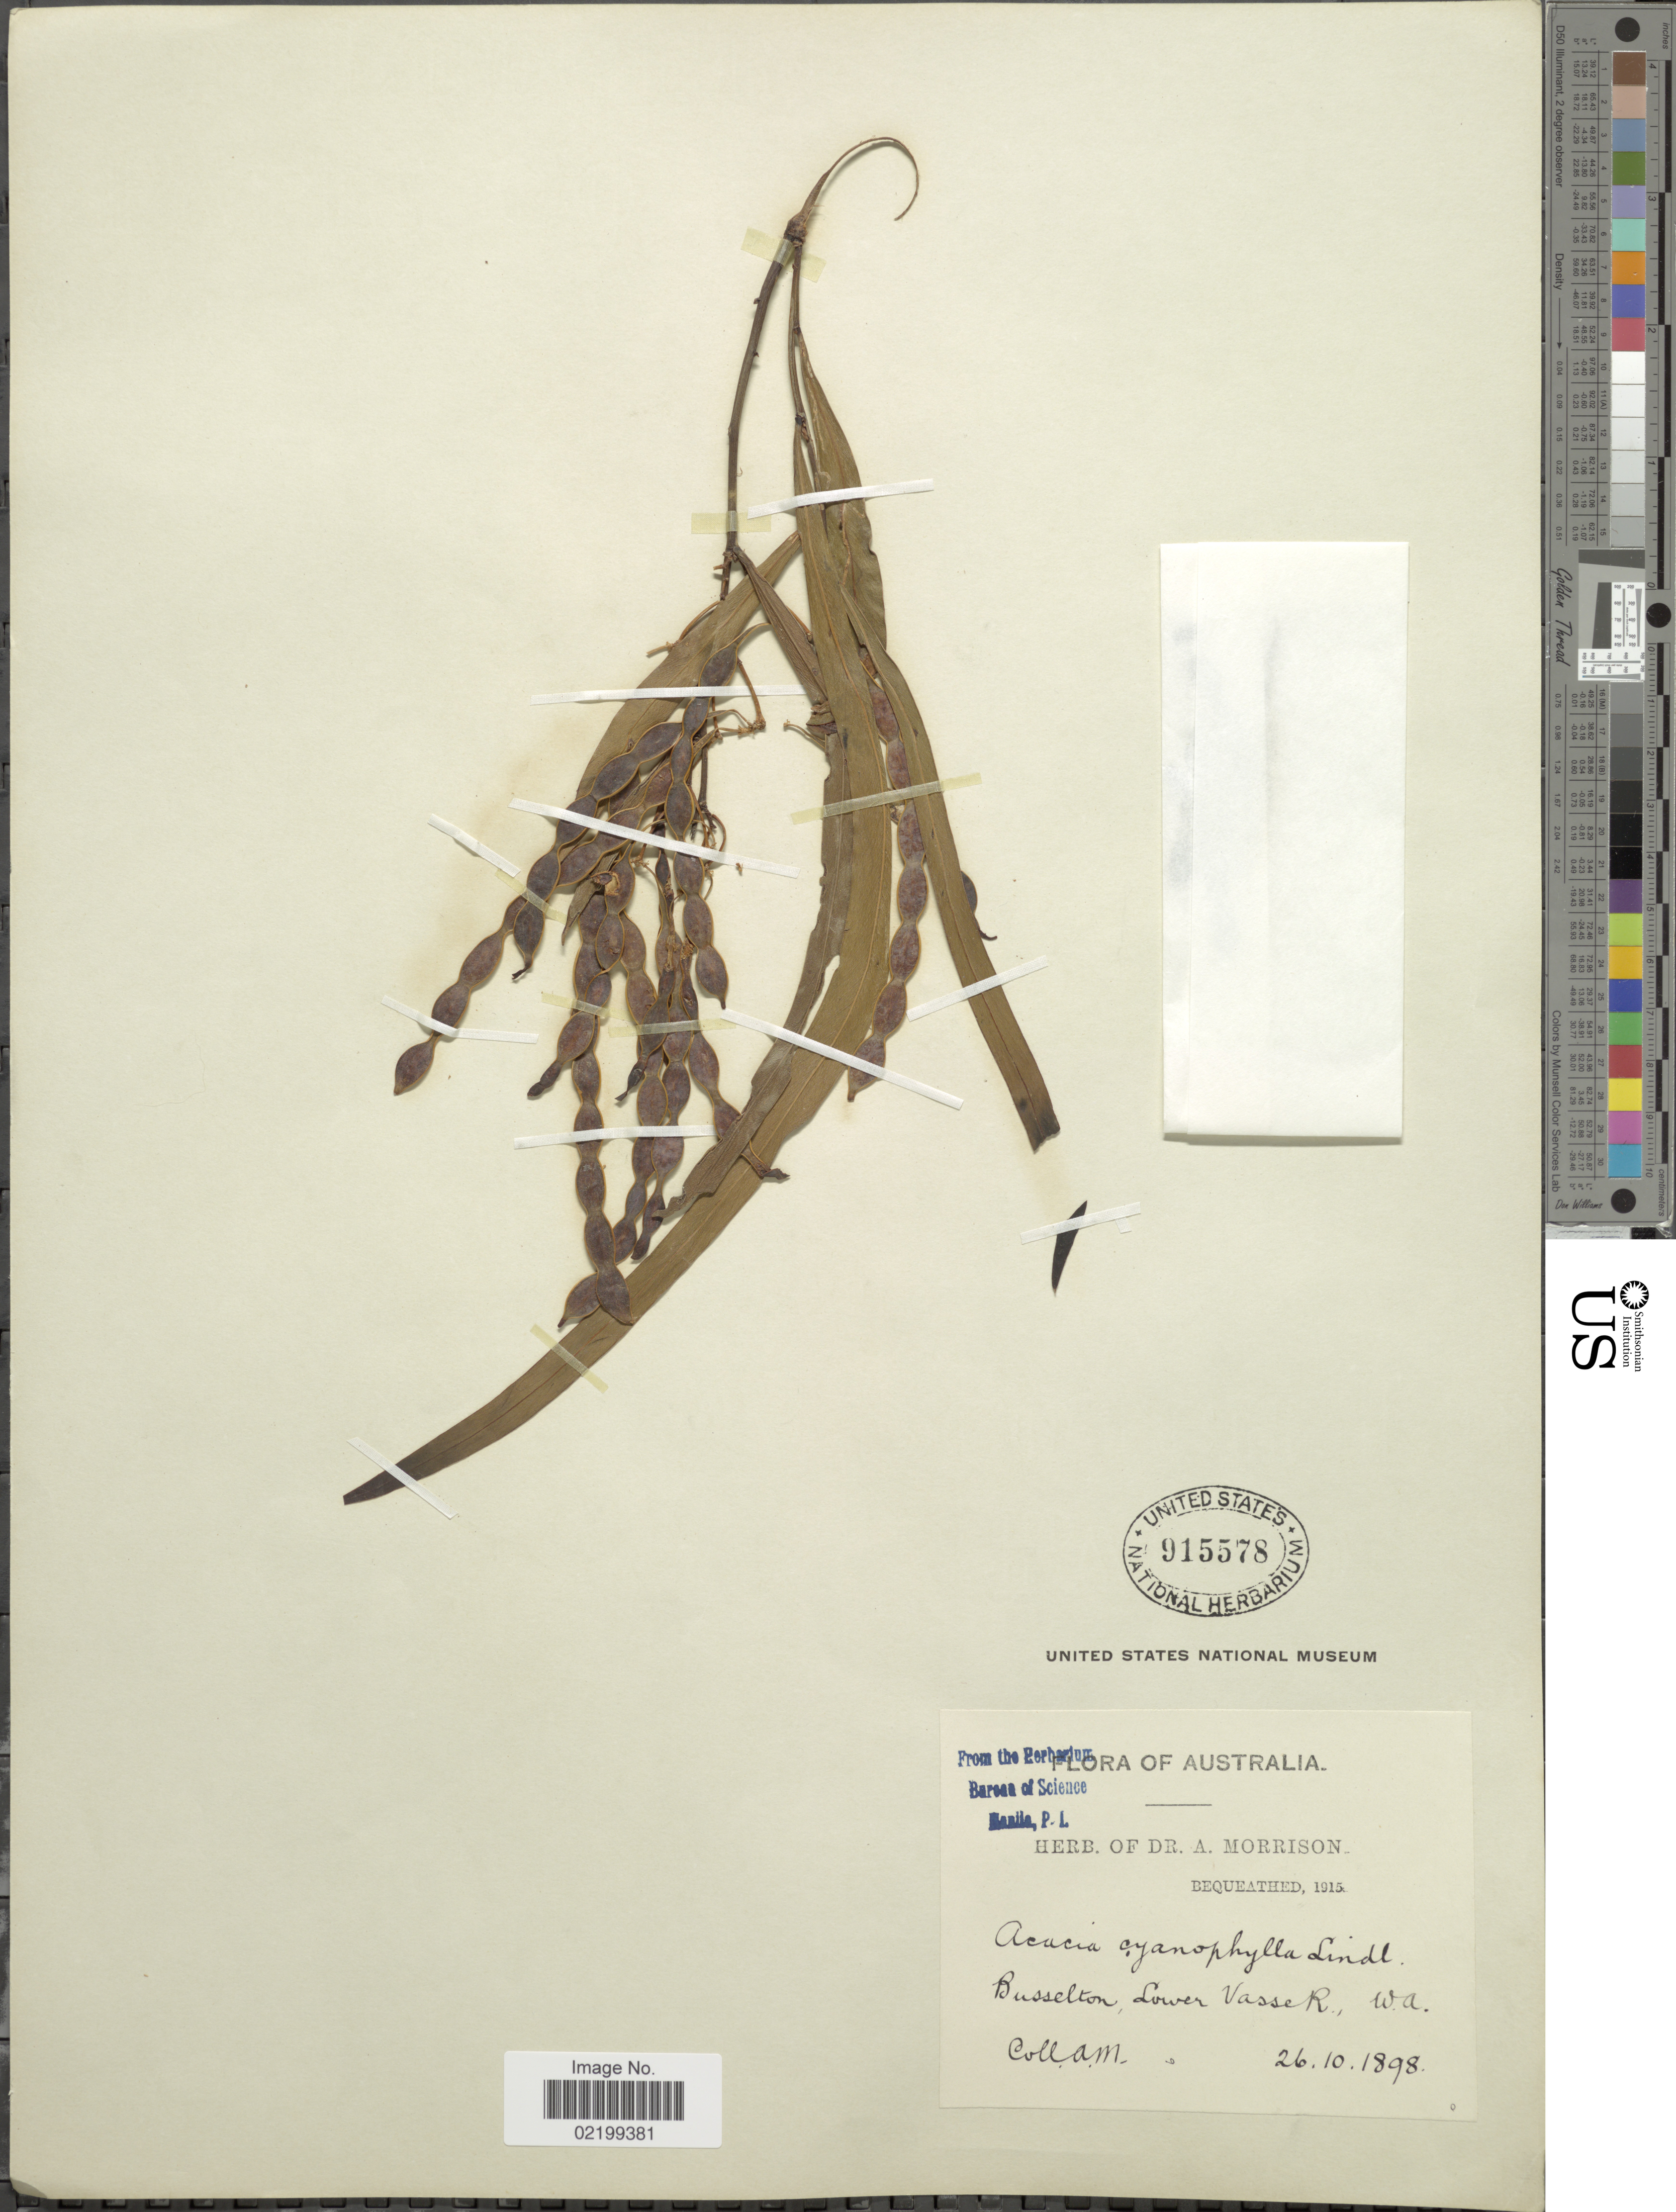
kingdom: Plantae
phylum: Tracheophyta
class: Magnoliopsida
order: Fabales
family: Fabaceae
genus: Acacia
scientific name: Acacia saligna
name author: (Labill.) H.L. Wendl.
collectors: A. Morrison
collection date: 1898-10-26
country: Australia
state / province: Western Australia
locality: Busselton, Lower Vasse R.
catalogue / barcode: US 915578